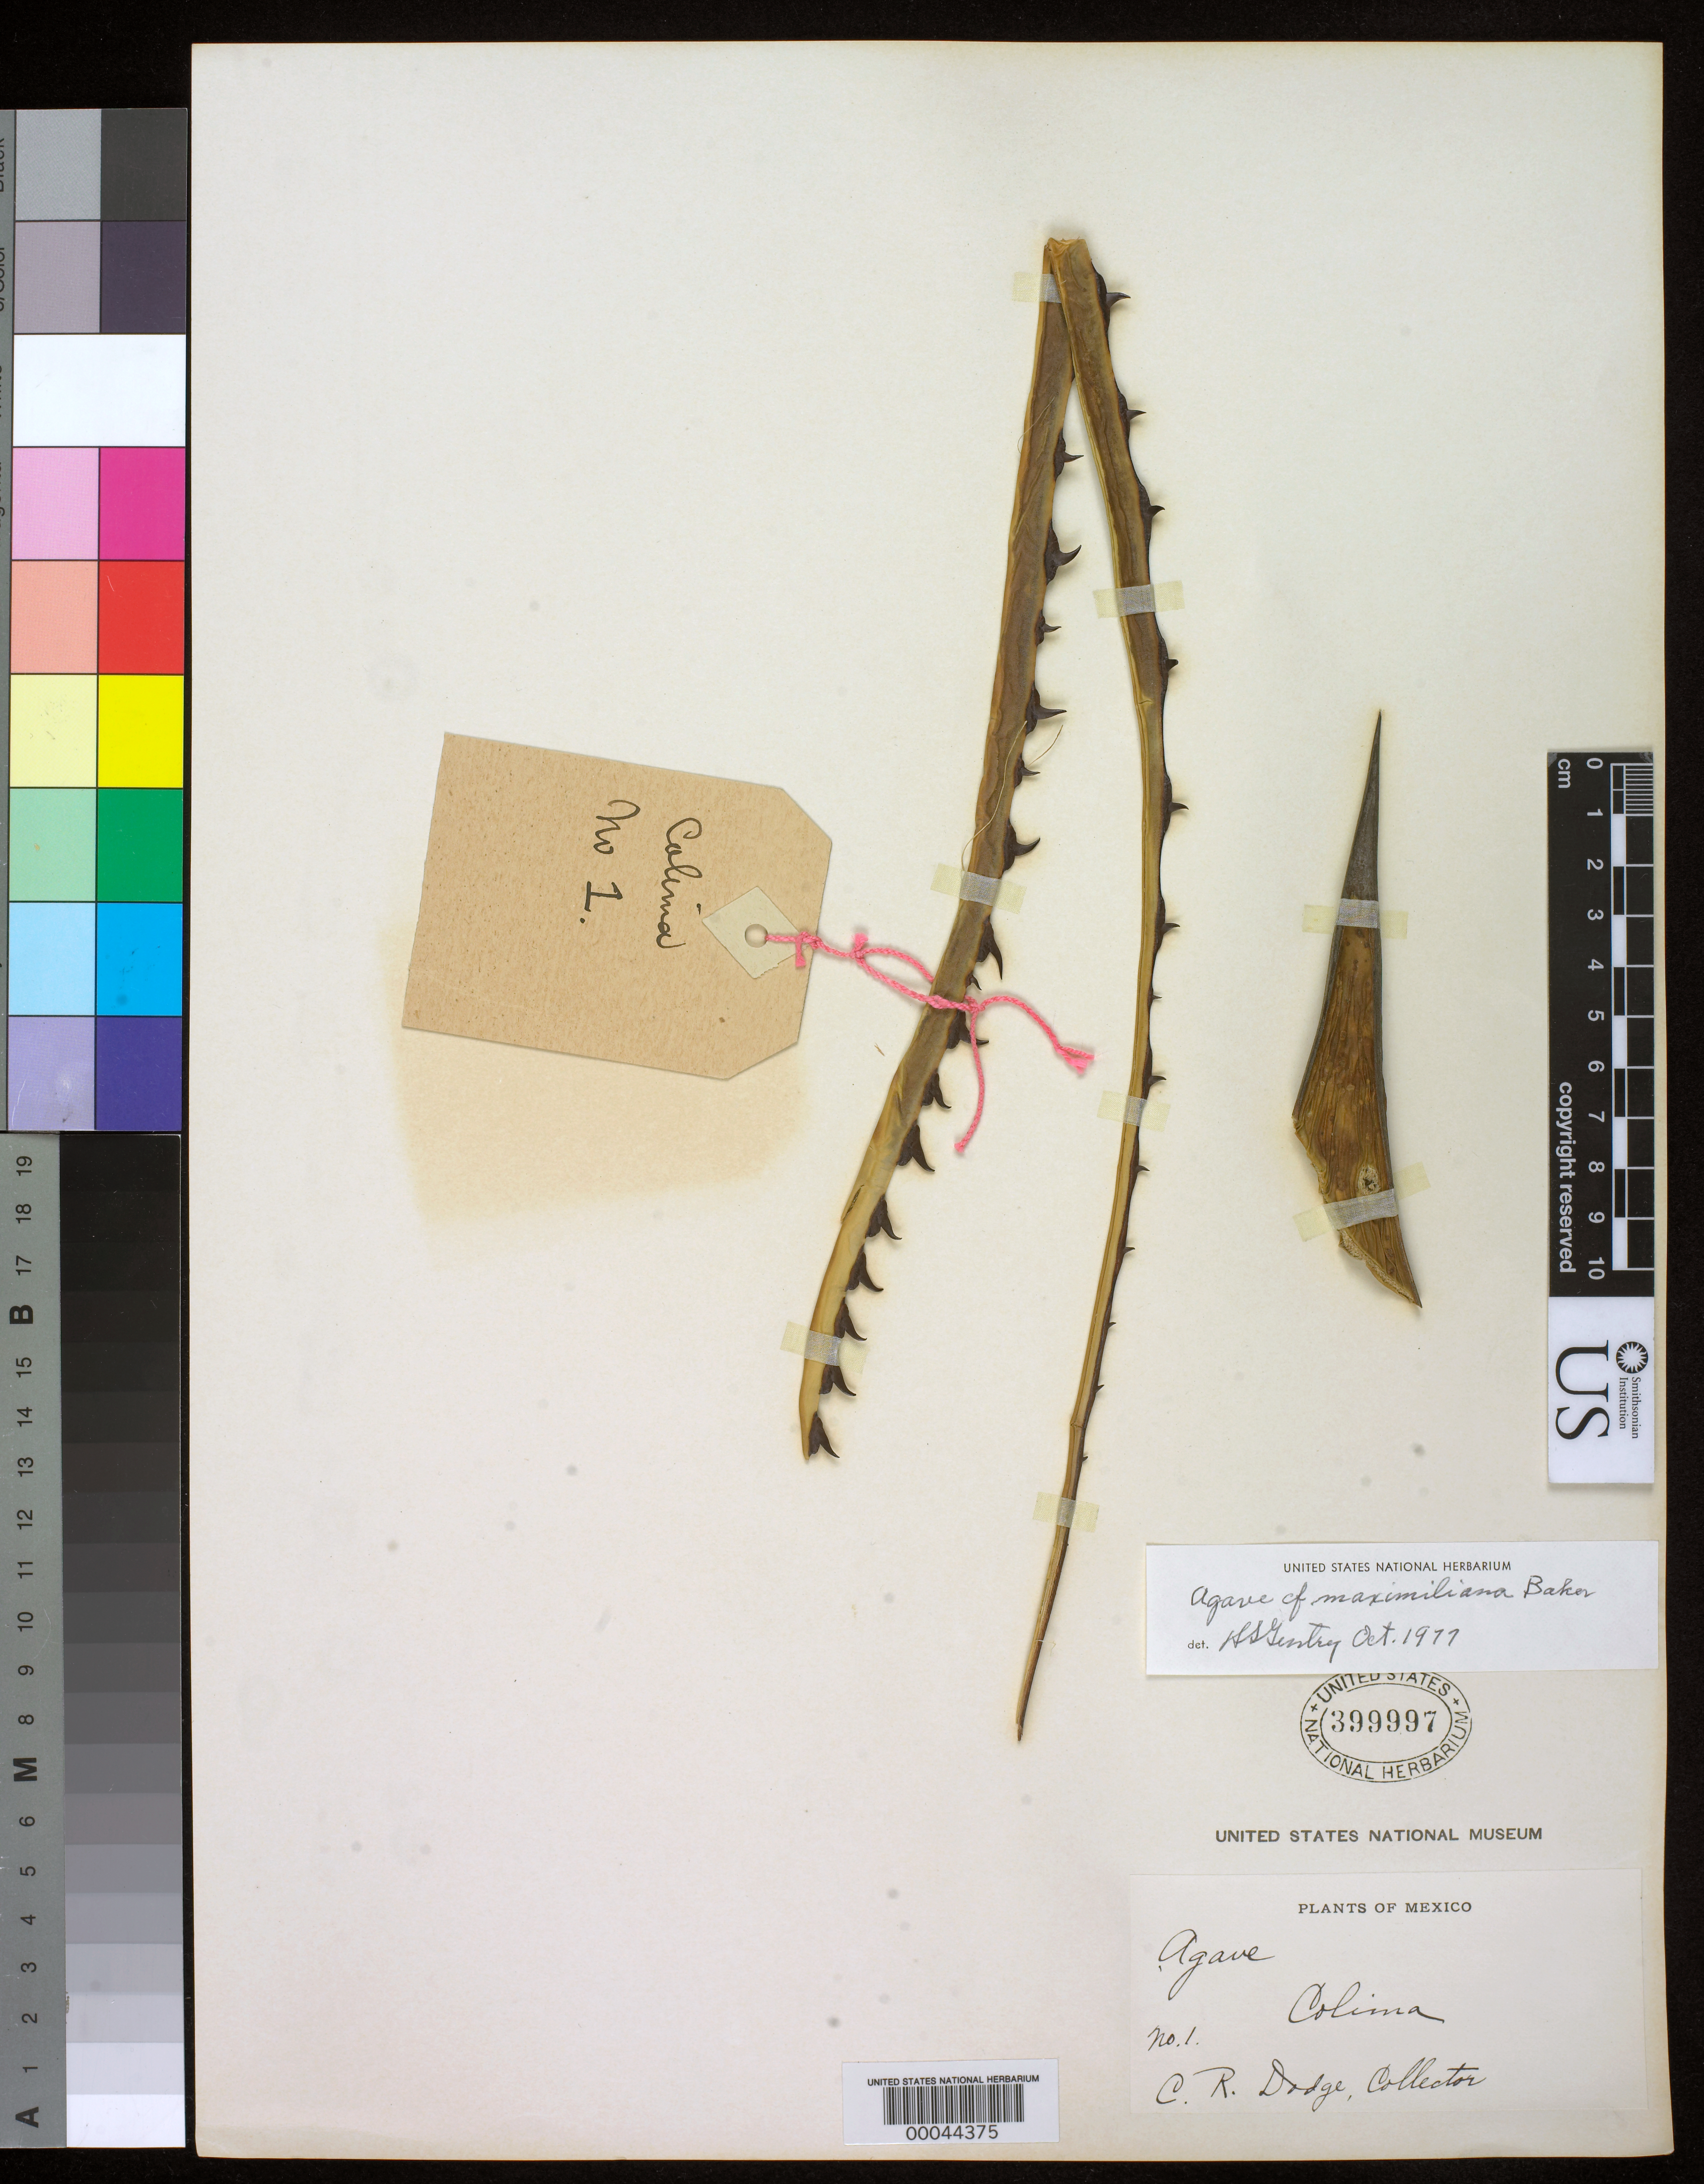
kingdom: Plantae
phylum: Tracheophyta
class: Liliopsida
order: Asparagales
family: Asparagaceae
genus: Agave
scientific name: Agave marmorata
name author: Roezl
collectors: C. Dodge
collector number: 1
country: Mexico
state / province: Colima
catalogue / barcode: US 399997